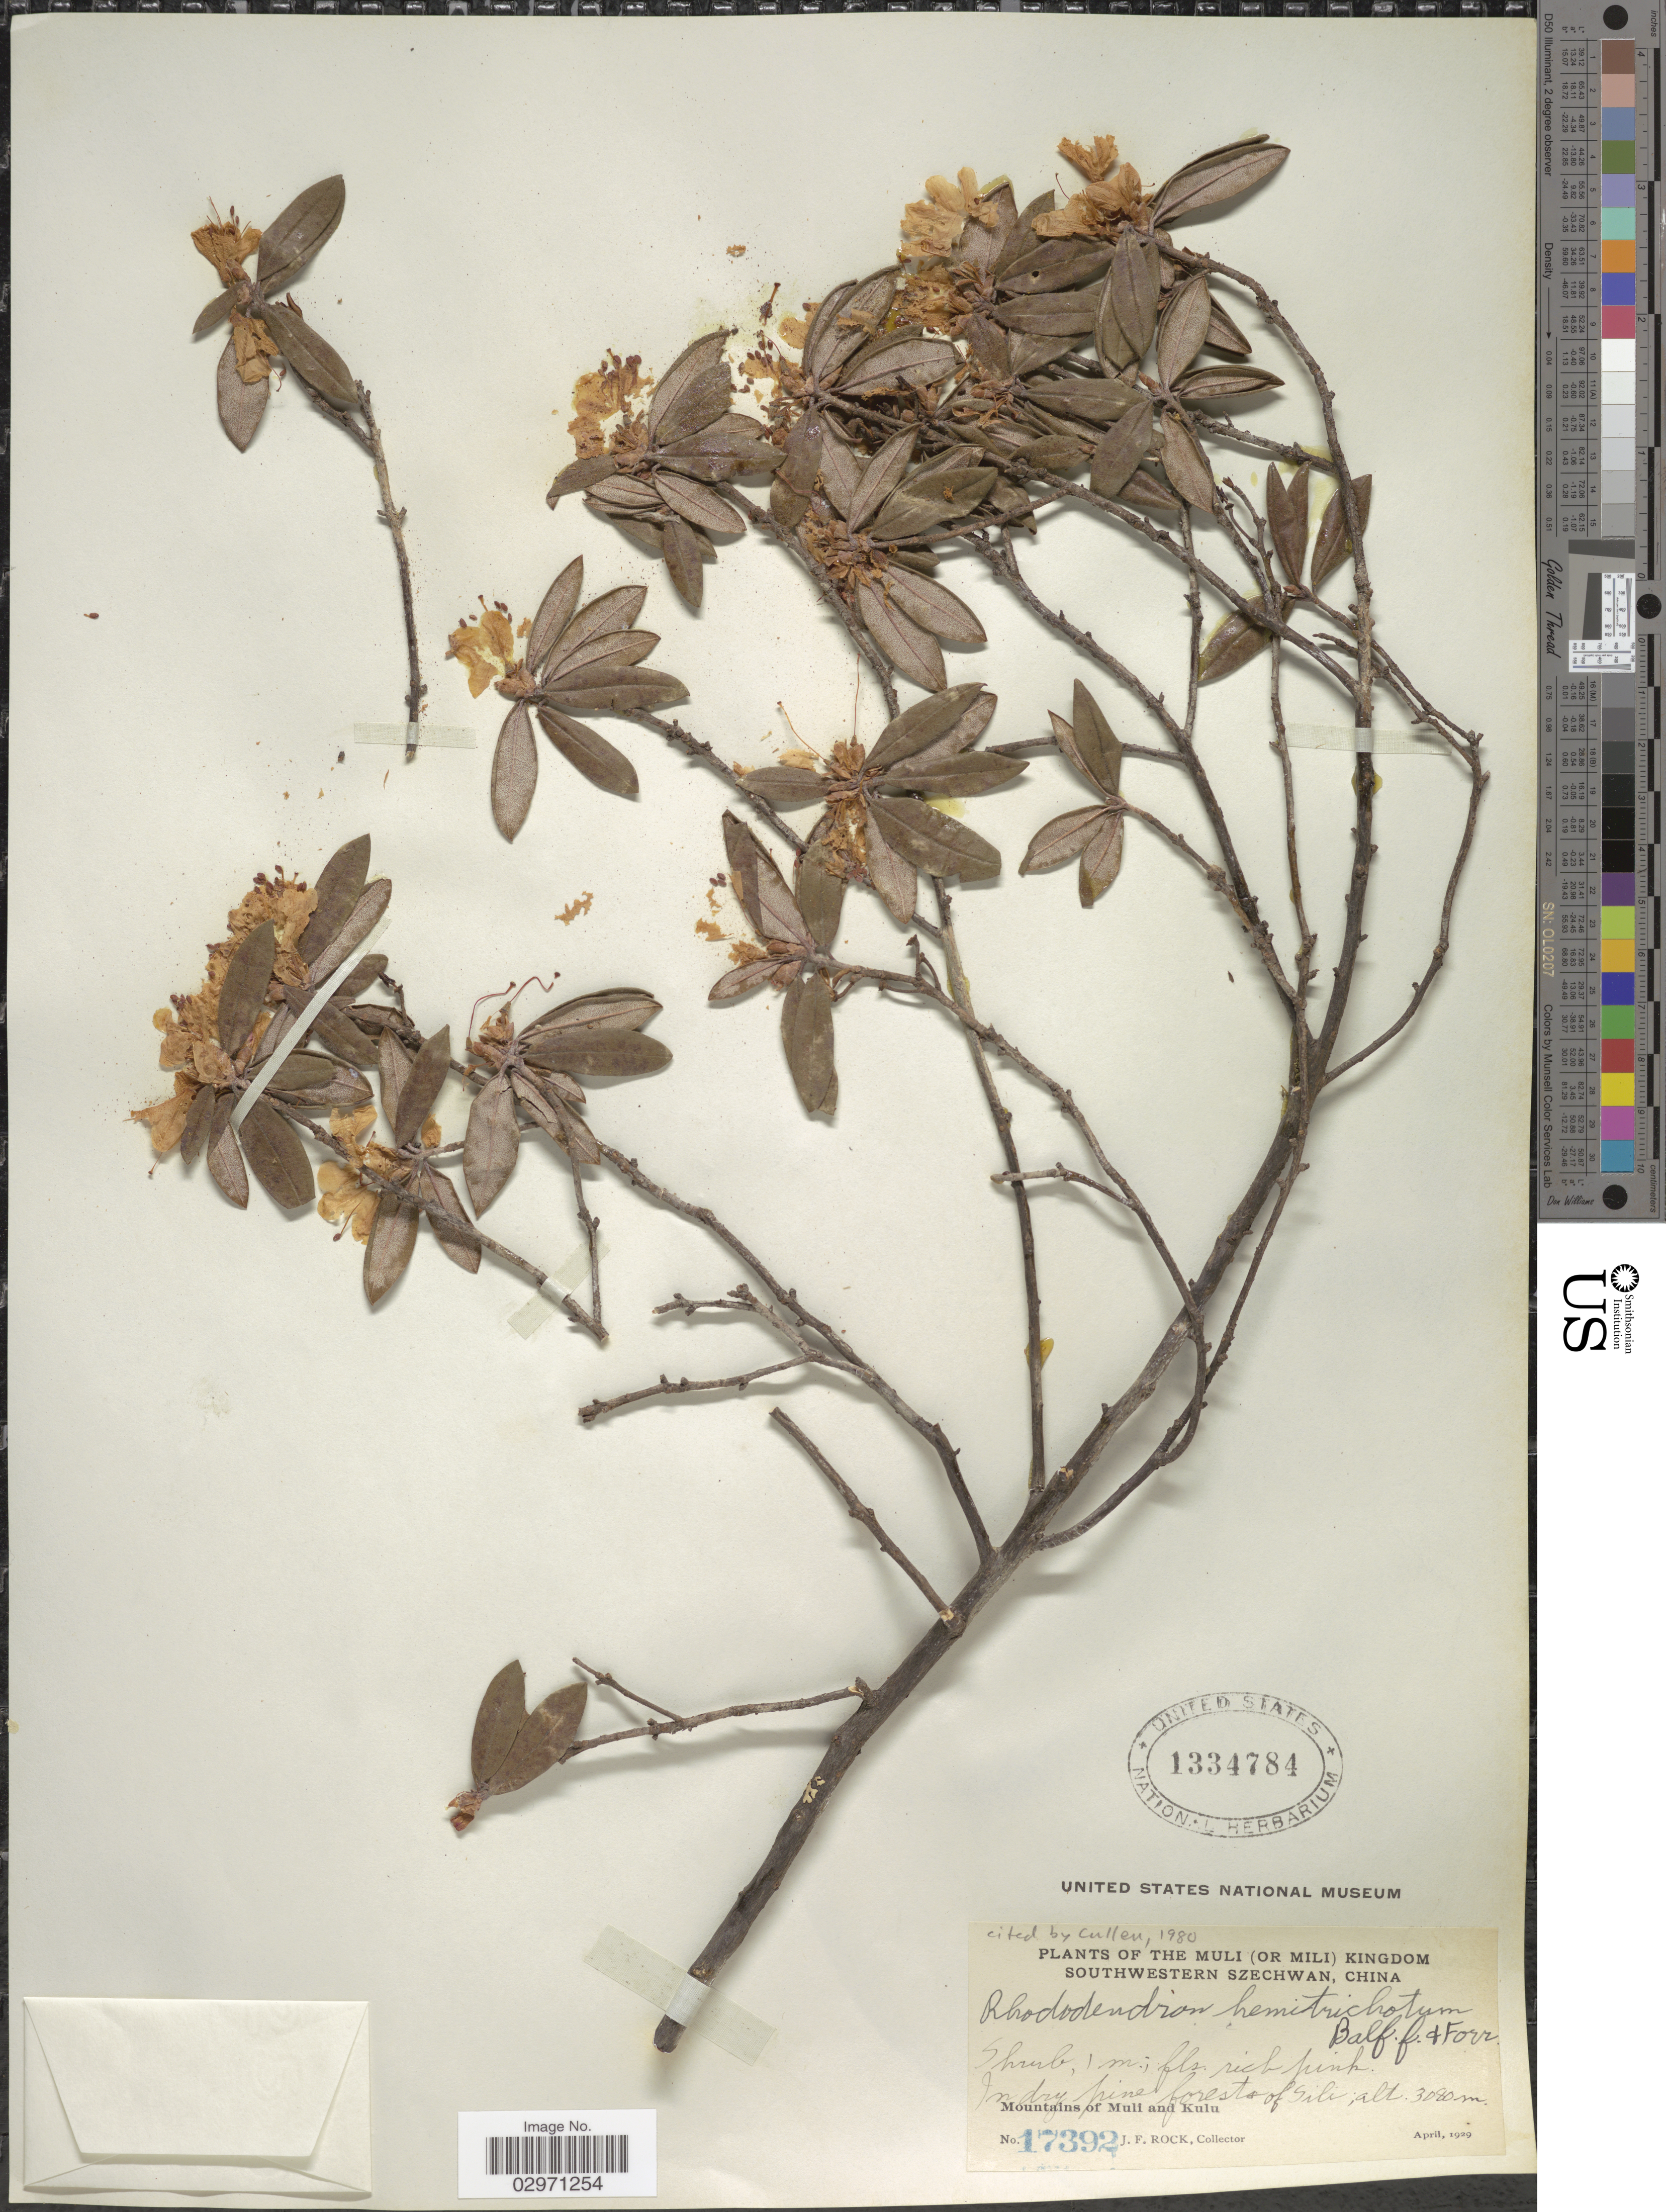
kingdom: Plantae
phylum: Tracheophyta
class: Magnoliopsida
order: Ericales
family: Ericaceae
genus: Rhododendron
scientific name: Rhododendron hemitrichotum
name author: Balf. f. & Forrest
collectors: J. Rock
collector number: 17392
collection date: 1929-04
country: China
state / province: Sichuan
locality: Muli (Or Mili) Kingdom Southwestern Szechwan. In dry pine forests of Sili. Mountains of Muli and Kulu.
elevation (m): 3080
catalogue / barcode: US 1334784